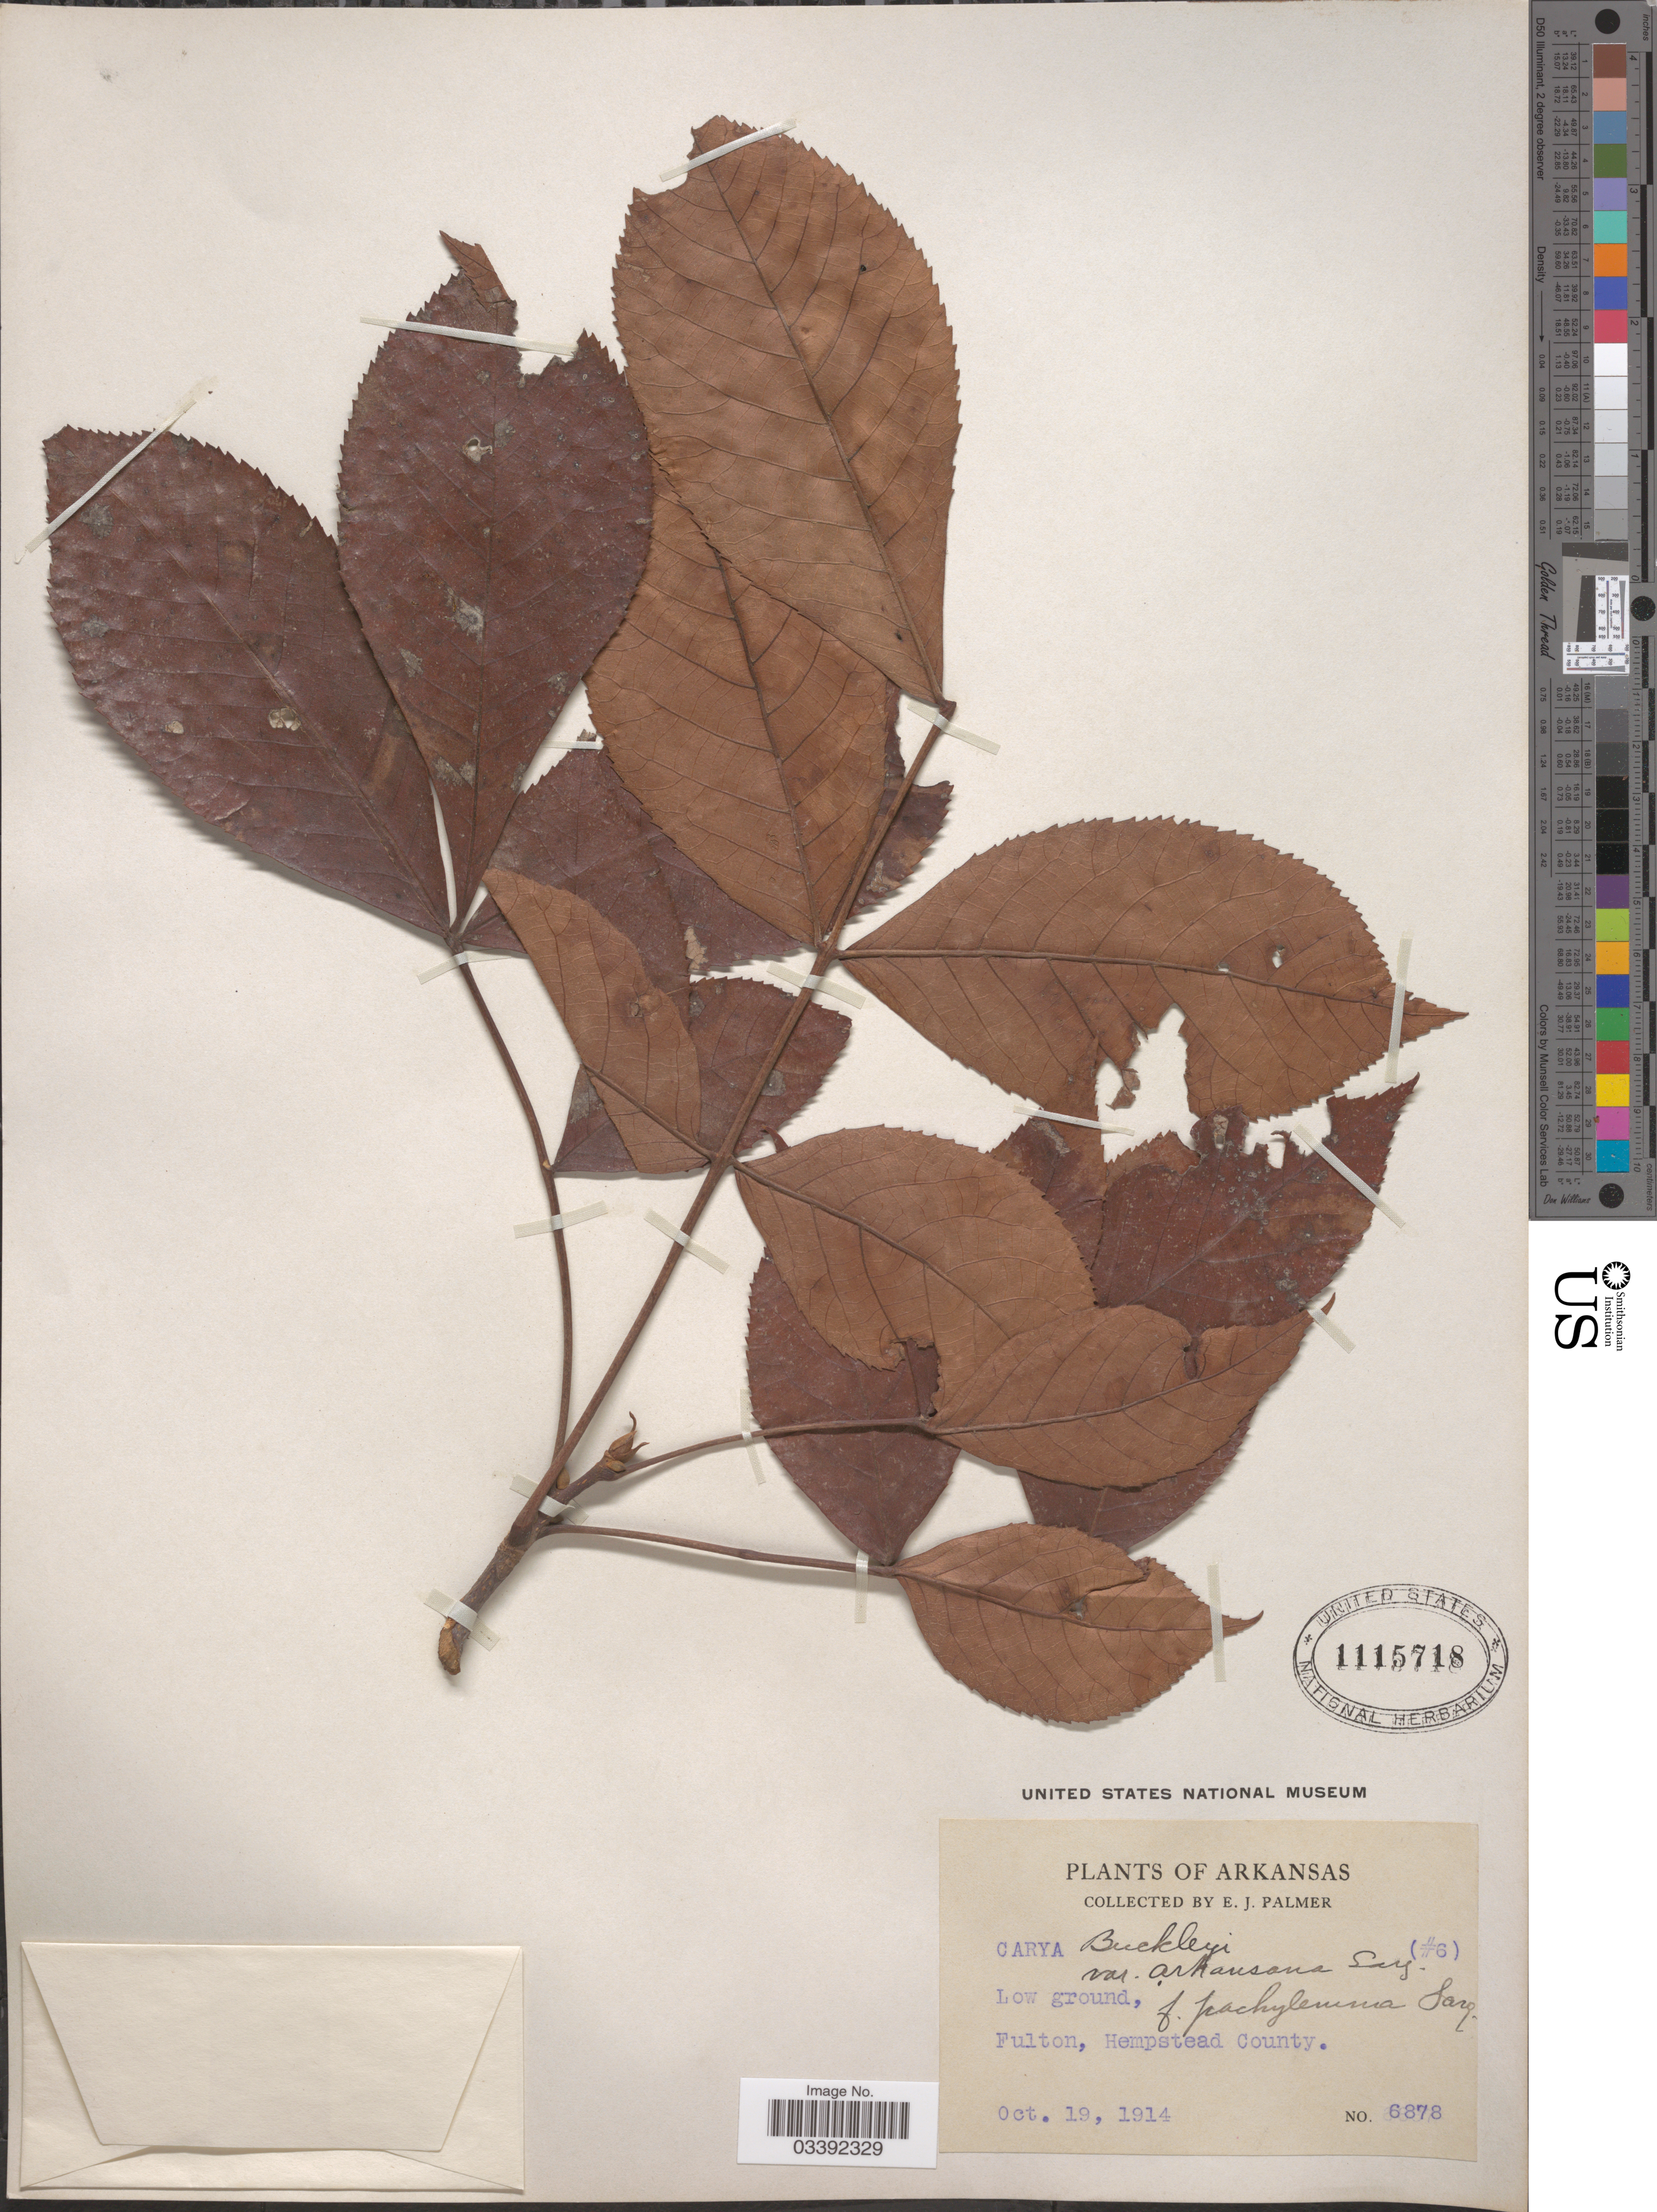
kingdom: Plantae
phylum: Tracheophyta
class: Magnoliopsida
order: Fagales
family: Juglandaceae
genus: Carya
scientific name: Carya texana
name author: Buckley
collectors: E. J. Palmer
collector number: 6878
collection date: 1914-10-19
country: United States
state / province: Arkansas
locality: Fulton, Hempstead County.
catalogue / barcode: US 1115718